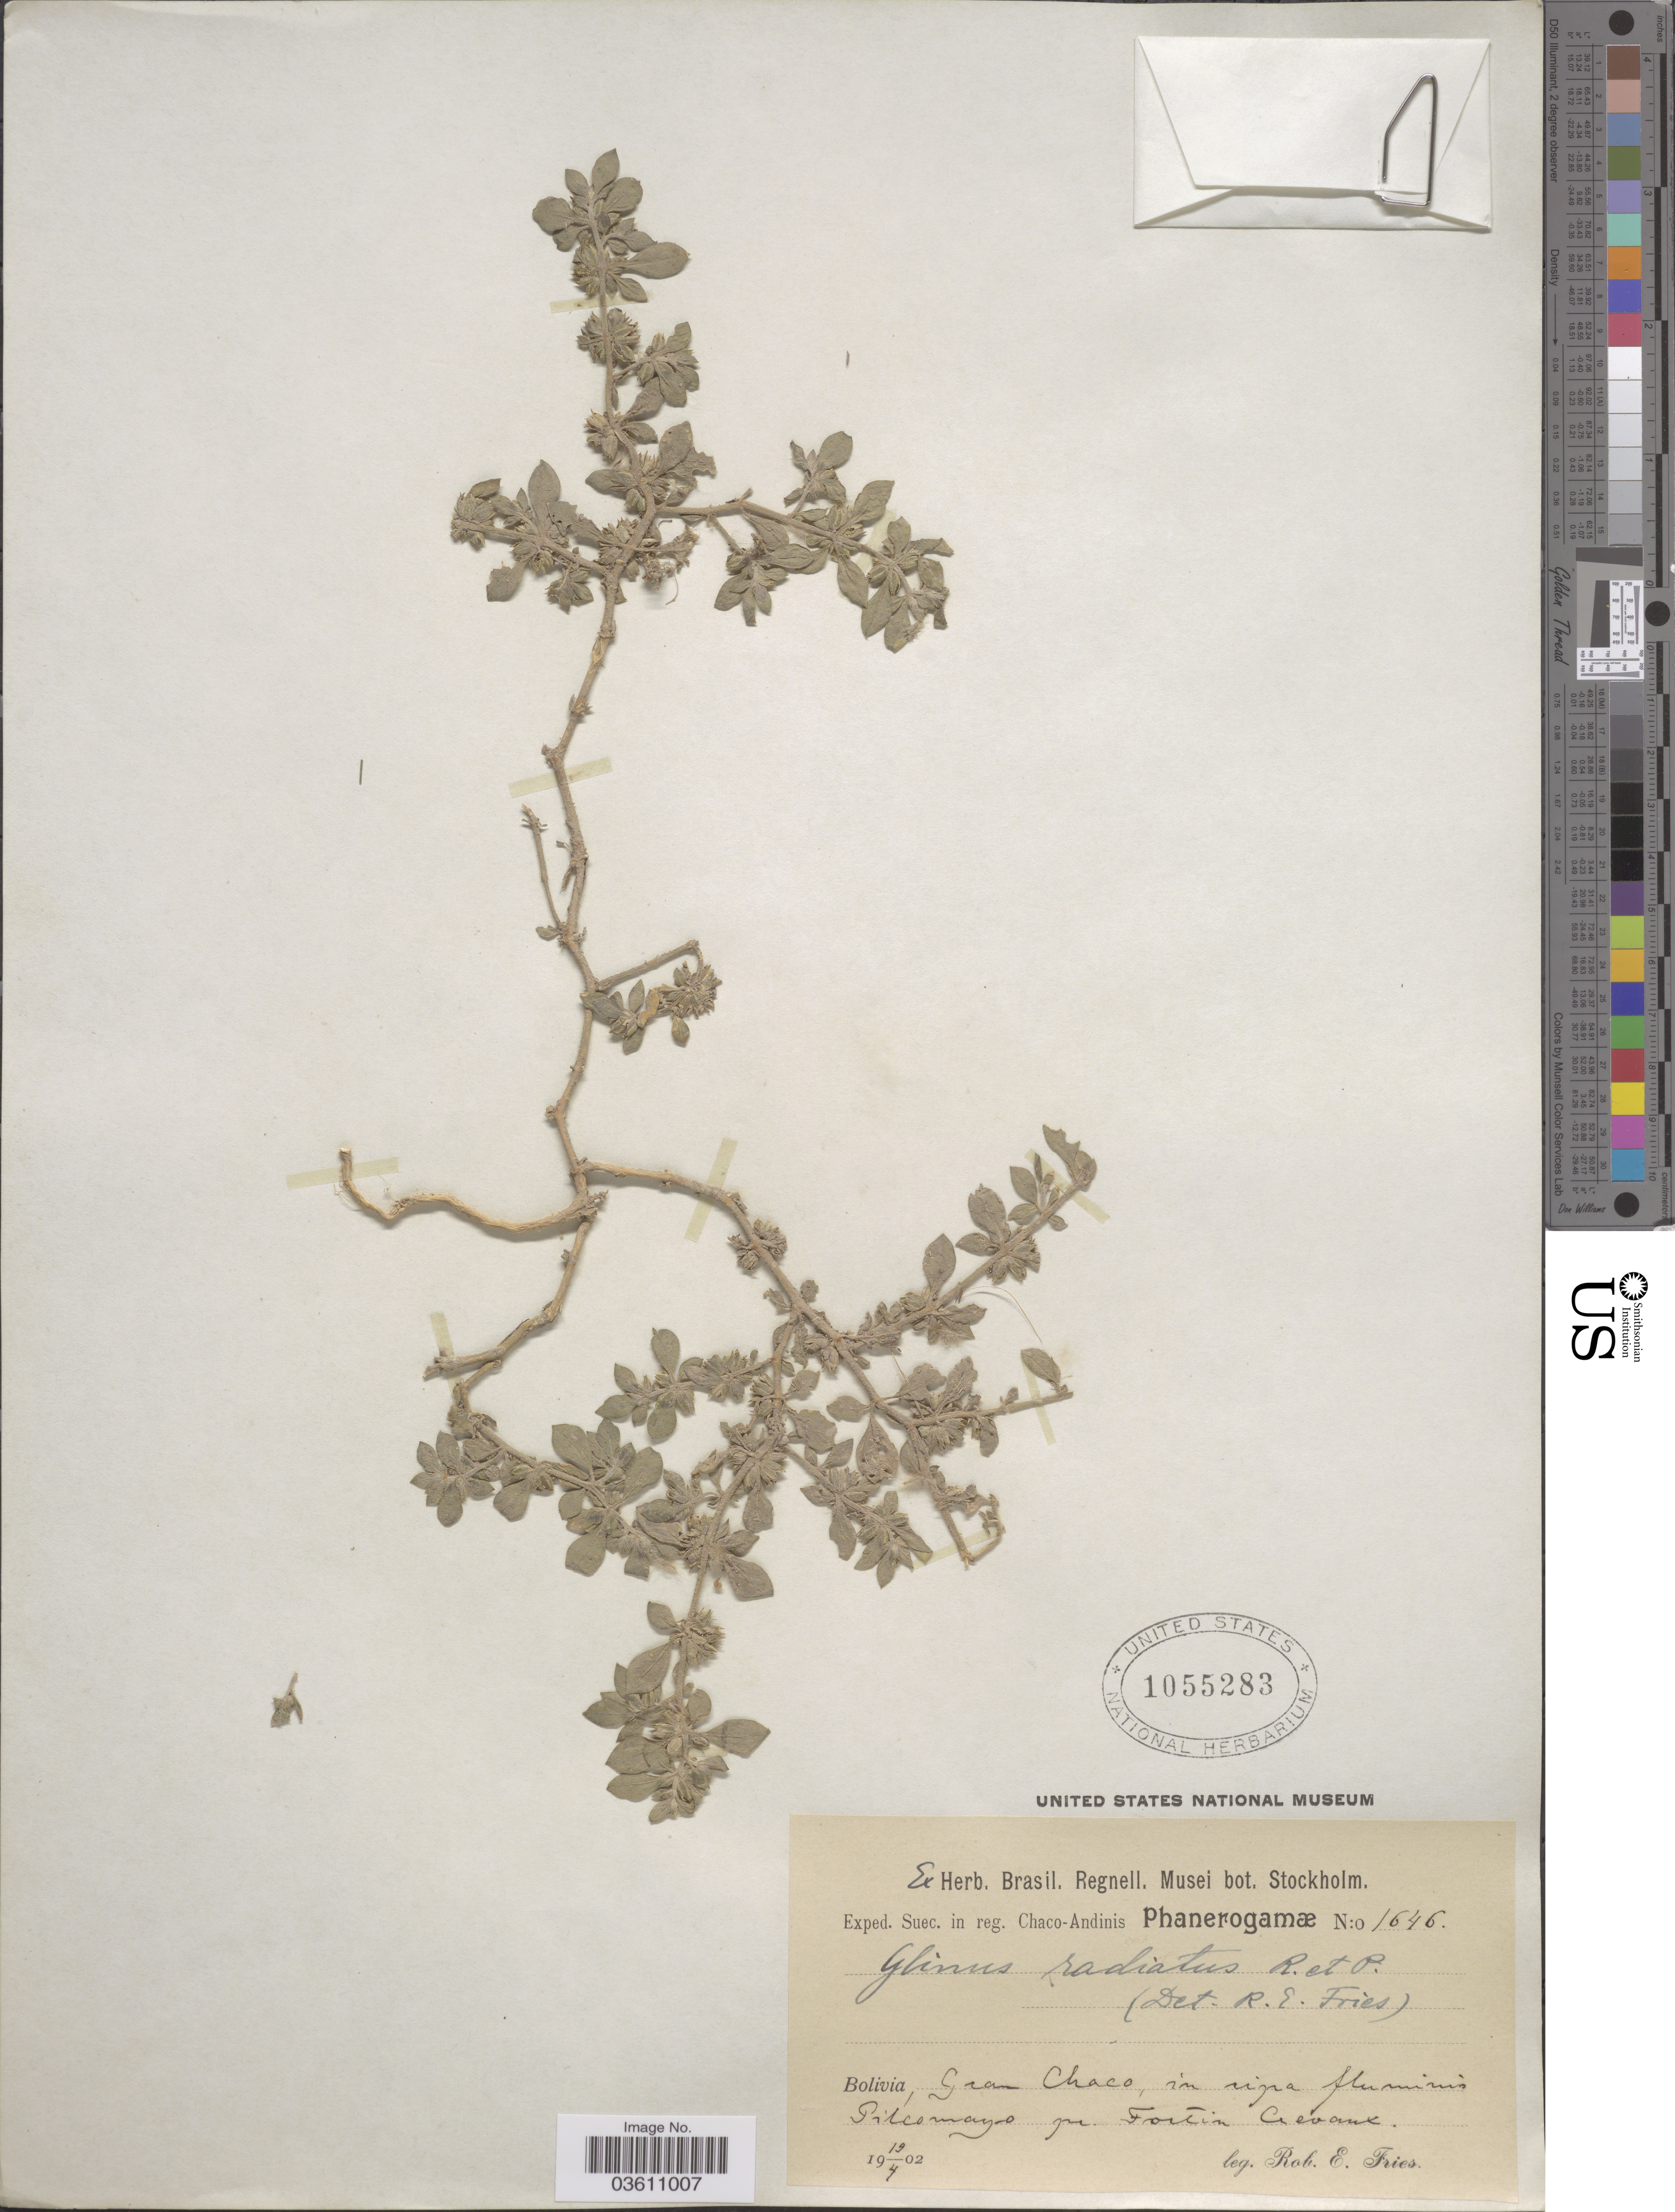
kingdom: Plantae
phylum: Tracheophyta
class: Magnoliopsida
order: Caryophyllales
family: Molluginaceae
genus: Glinus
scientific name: Glinus radiatus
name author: (Ruiz & Pav.) Rohrb.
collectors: R. E. Fries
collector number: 1646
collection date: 1902-04-19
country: Bolivia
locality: Exped. Suec. in reg. Chaco-Andinis Phanerogamæ. Gran Chaco, in ripa fluminis Pilcomayo pr. Fortin Crevane.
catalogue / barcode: US 1055283